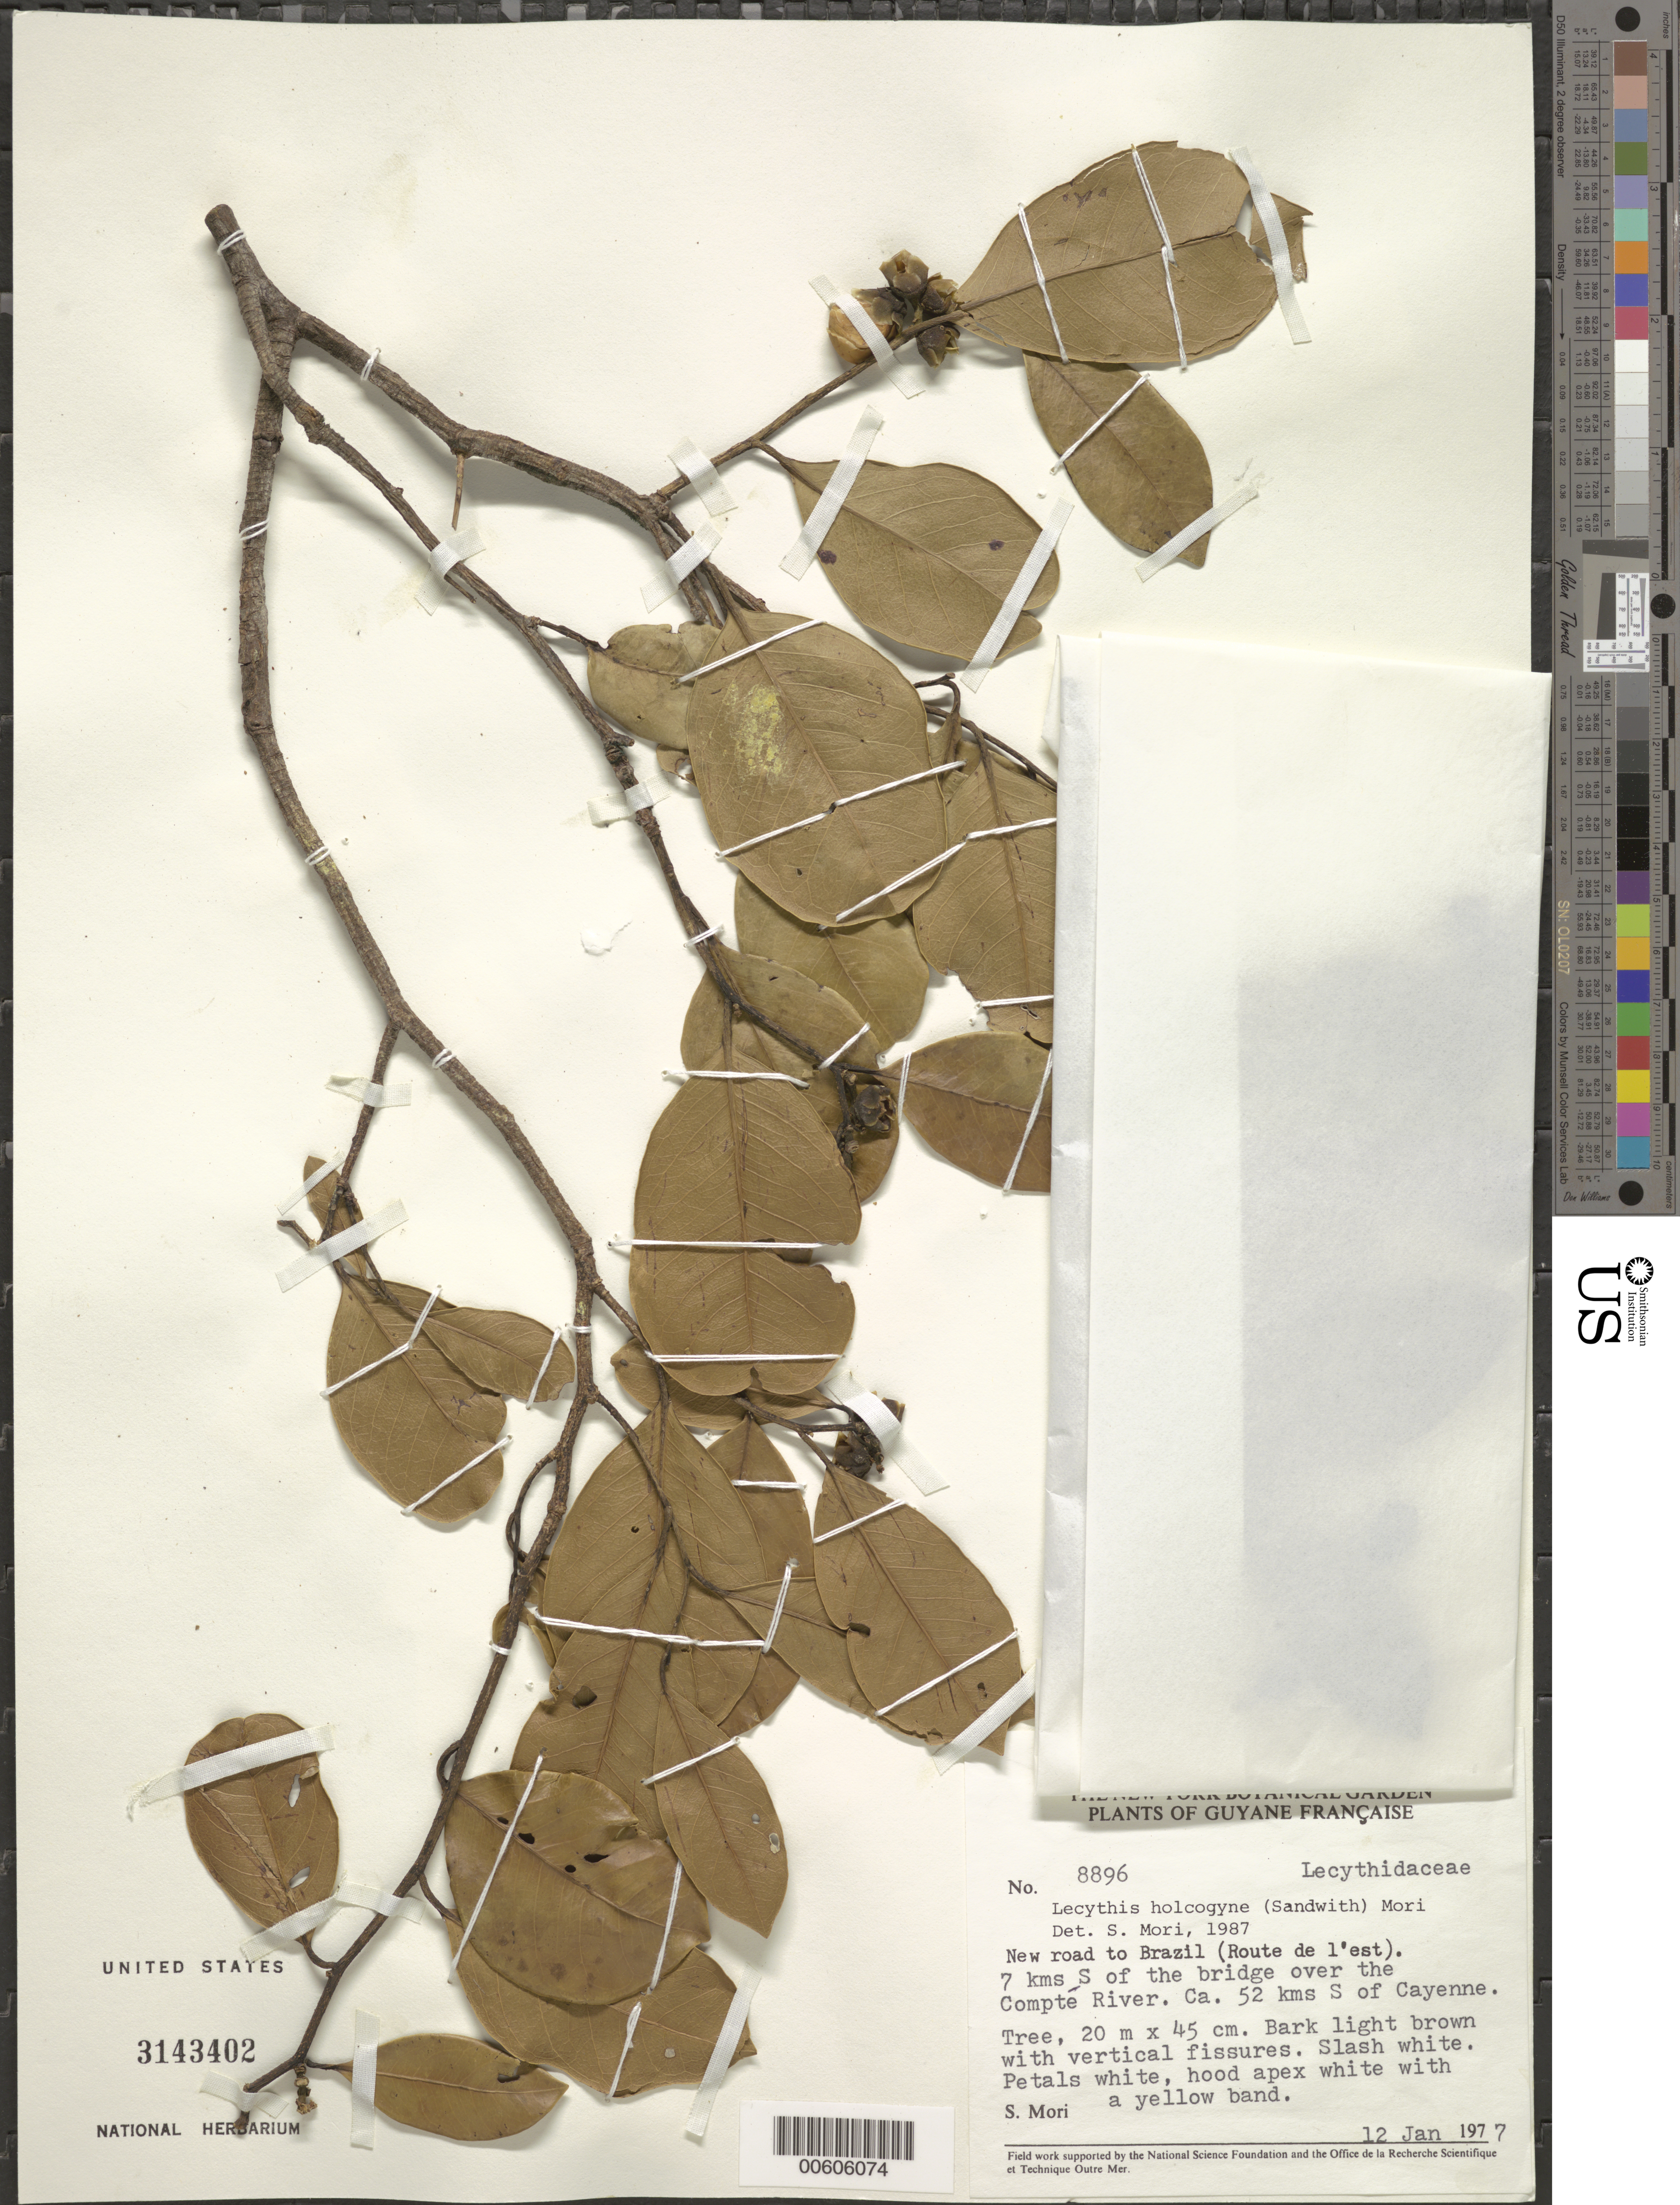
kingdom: Plantae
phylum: Tracheophyta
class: Magnoliopsida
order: Ericales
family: Lecythidaceae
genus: Lecythis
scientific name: Lecythis holcogyne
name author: (Sandwith) S.A. Mori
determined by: Mori, Scott A.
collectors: S. Mori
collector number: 8896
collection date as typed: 12-Jan-77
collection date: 1977-01-12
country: French Guiana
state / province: Cayenne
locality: Cayenne, 52 km S of, on new road to Brazil (Route de l'est), 7 km S of bridge over Compte River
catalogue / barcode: US 3143402